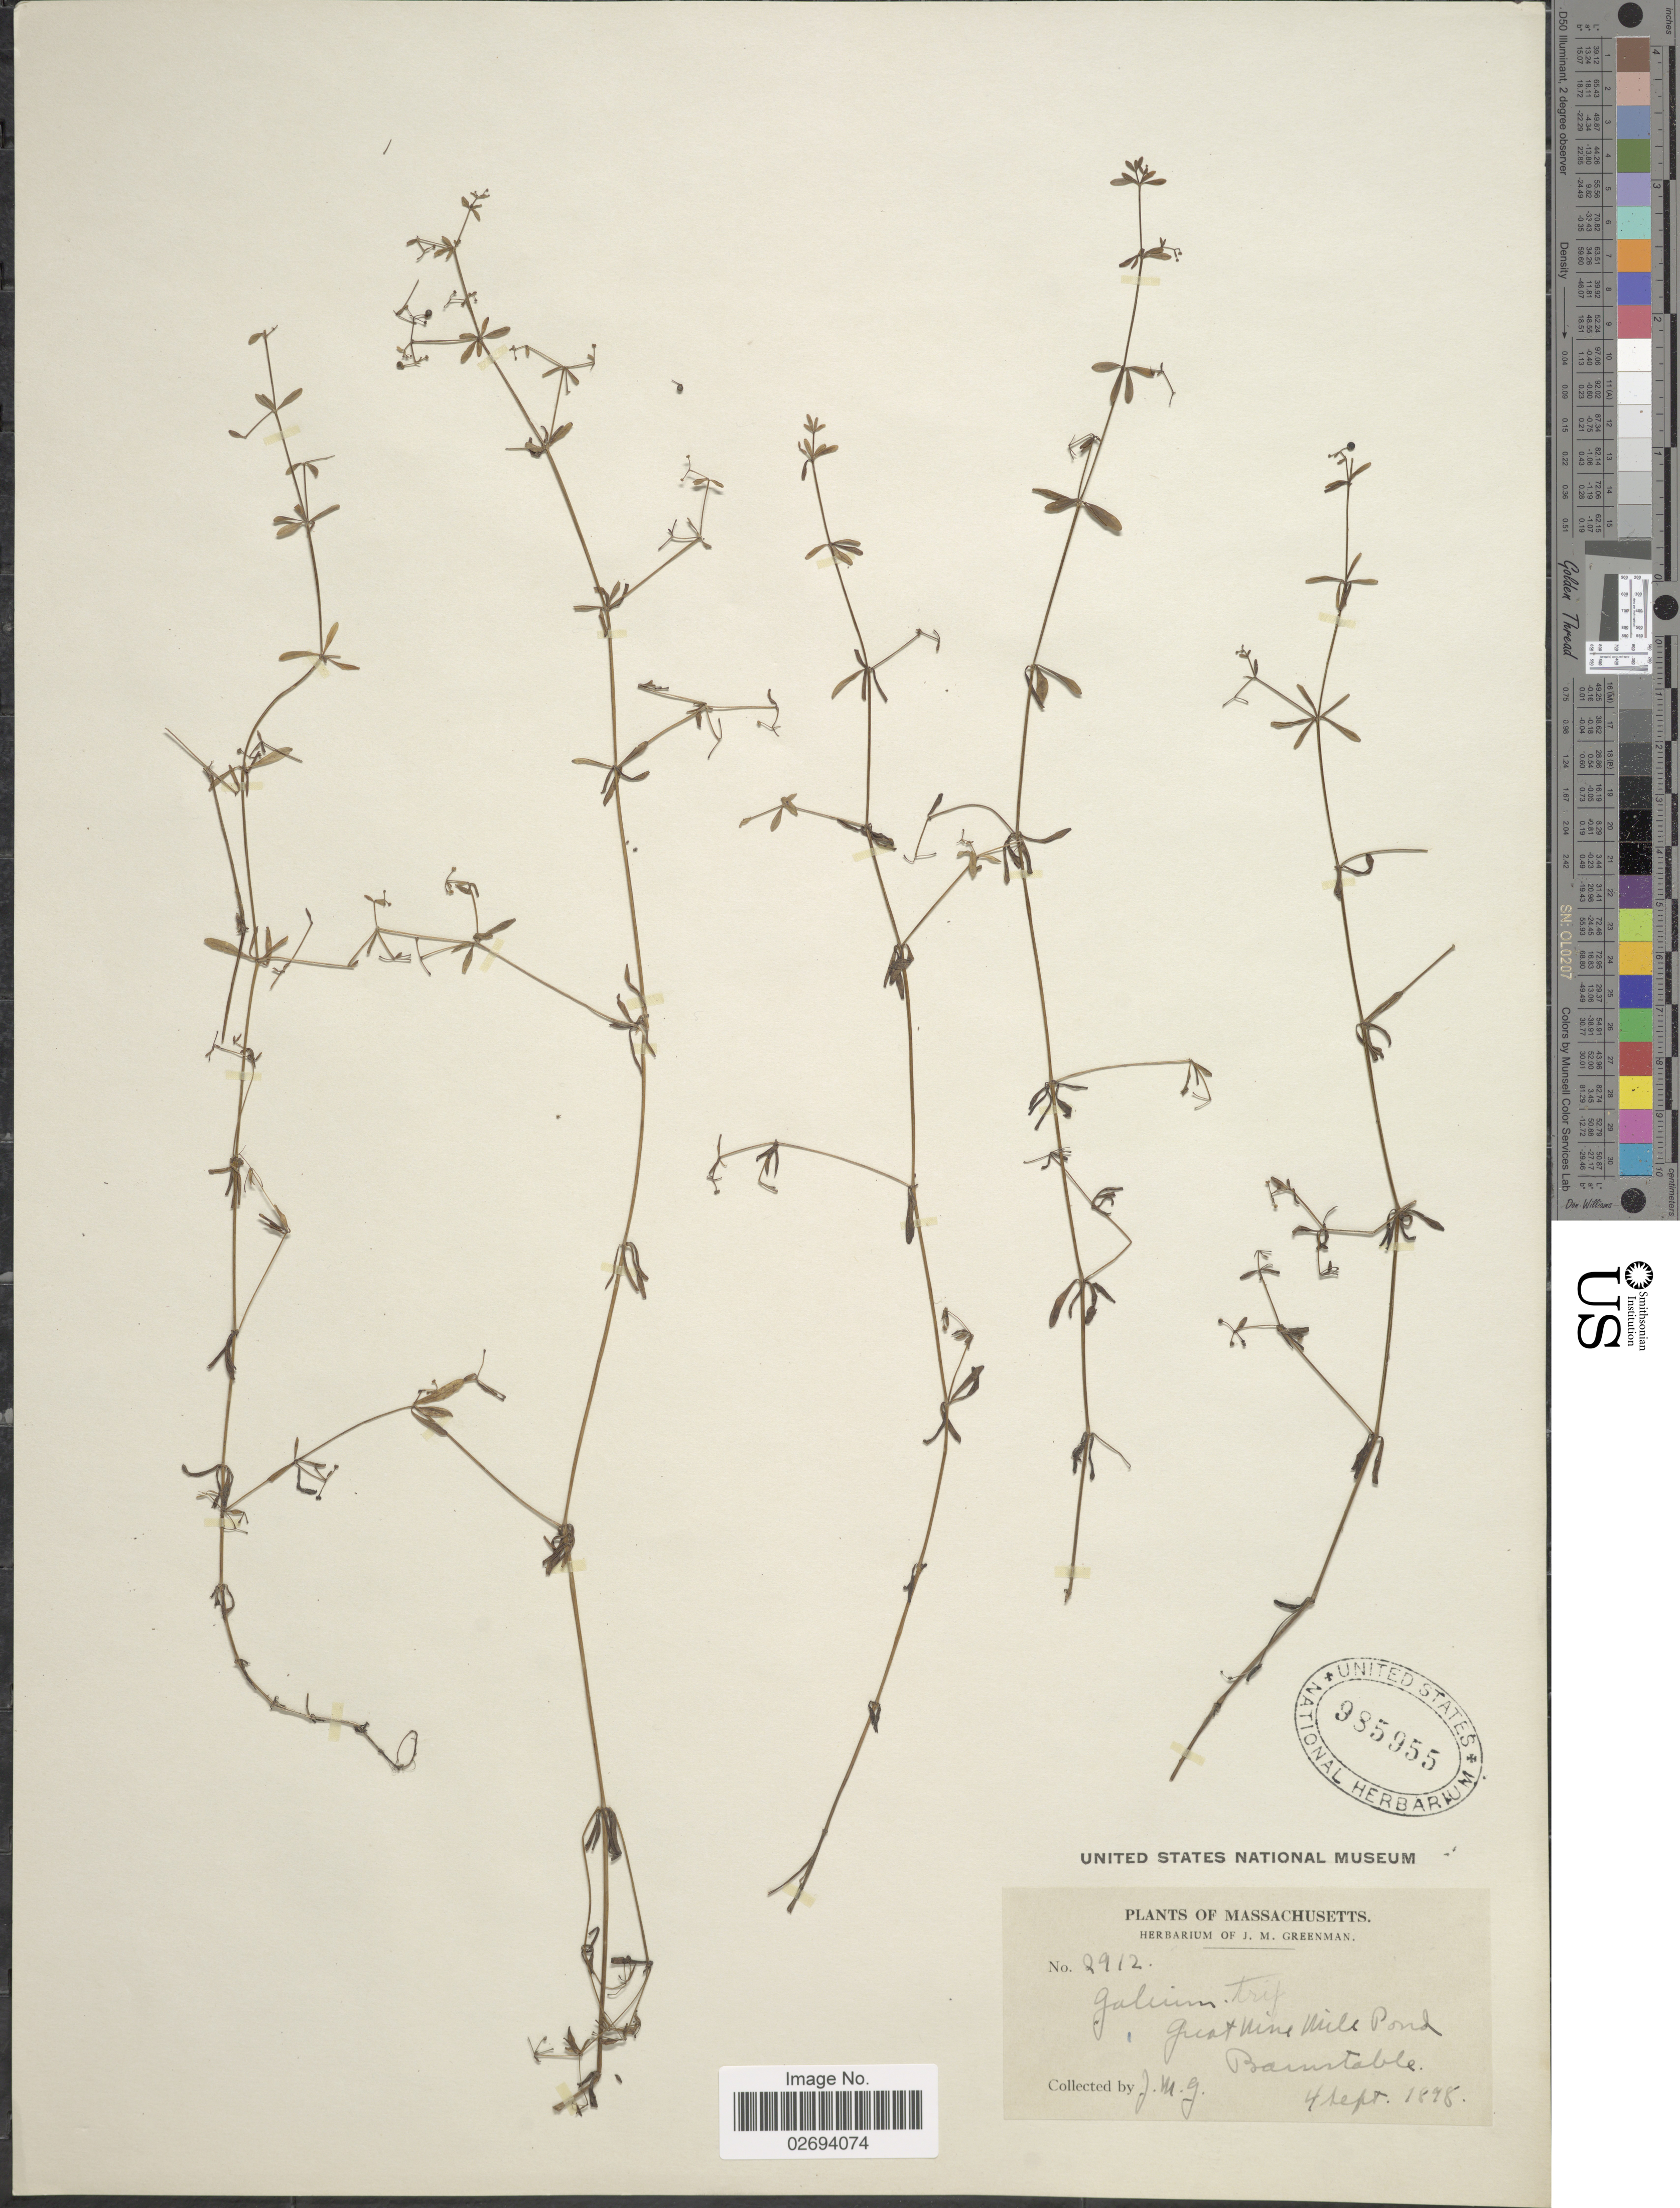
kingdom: Plantae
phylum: Tracheophyta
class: Magnoliopsida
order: Gentianales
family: Rubiaceae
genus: Galium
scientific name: Galium trifidum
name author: L.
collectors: J. M. Greenman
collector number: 2912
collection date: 1898-09-04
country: United States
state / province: Massachusetts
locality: Gust Nine Mile Pond, Barnstable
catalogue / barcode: US 985955